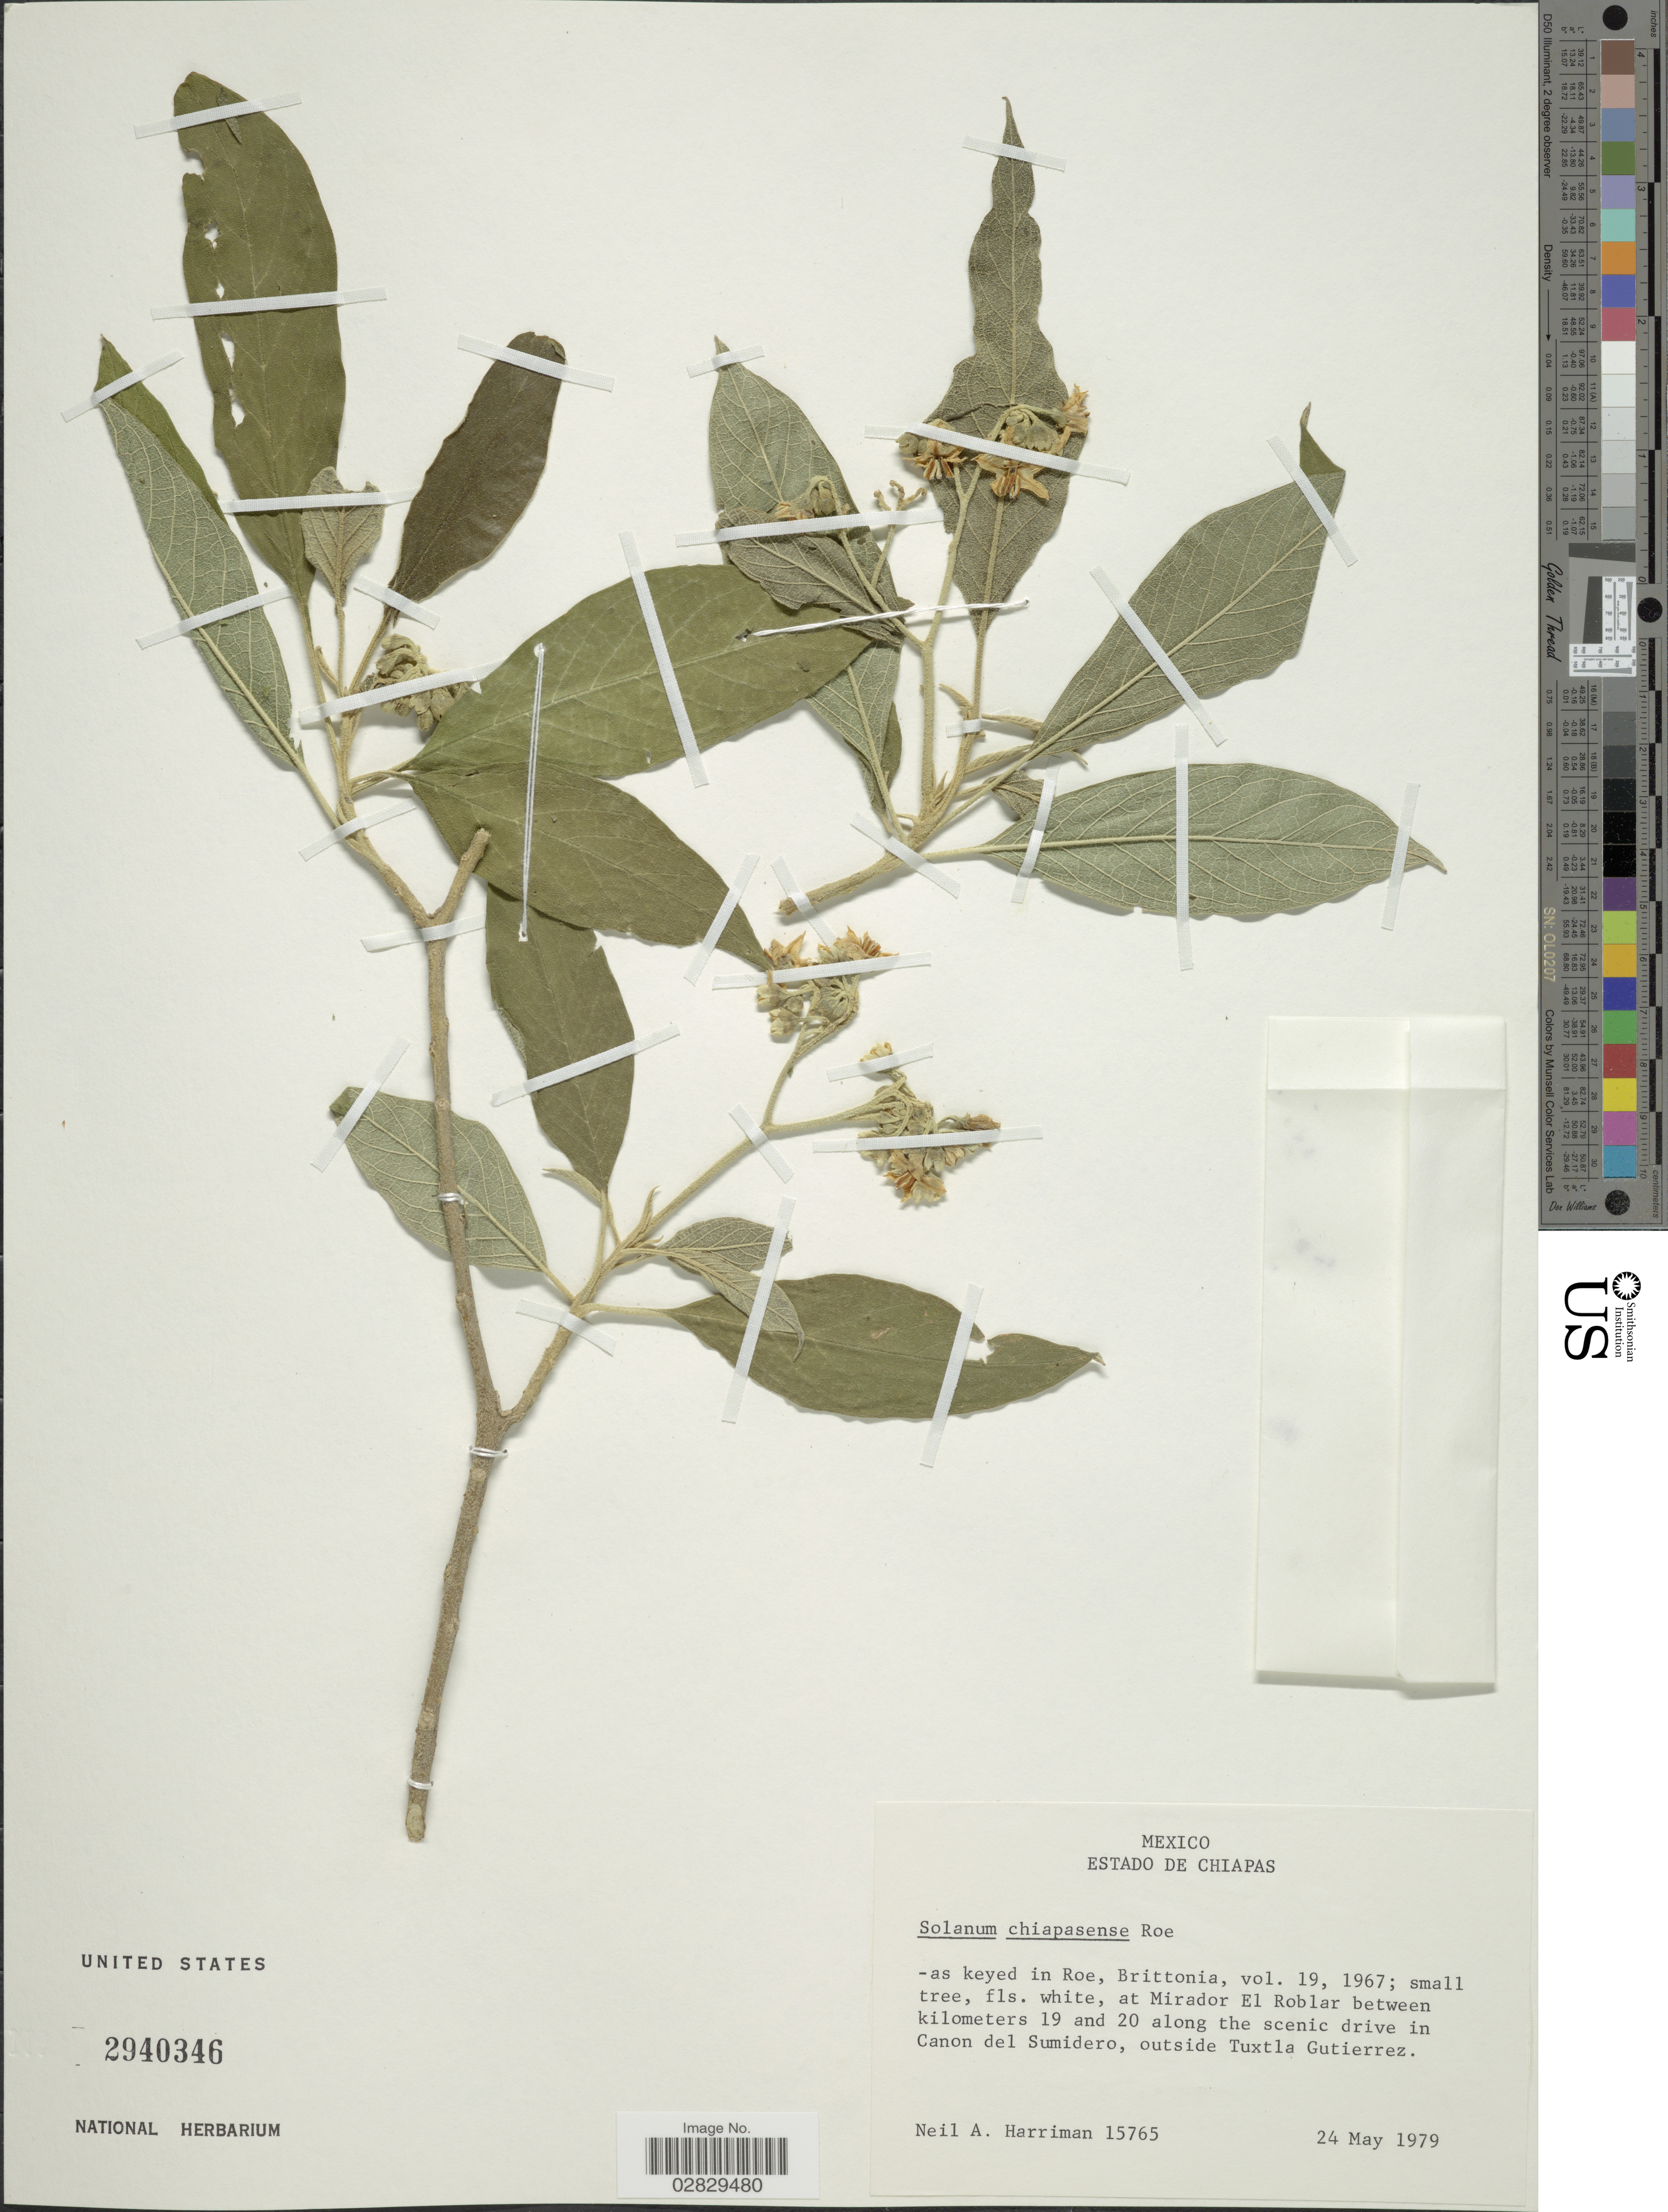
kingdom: Plantae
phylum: Tracheophyta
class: Magnoliopsida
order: Solanales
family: Solanaceae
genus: Solanum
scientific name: Solanum chiapasense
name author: K.E. Roe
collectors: N. A. Harriman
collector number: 15765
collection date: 1979-05-24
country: Mexico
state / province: Chiapas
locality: At Mirador El Roblar between kilometers 19 and 20 along the scenic drive in Canon del Sumidero, outside Tuxtla Gutierrez.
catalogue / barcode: US 2940346